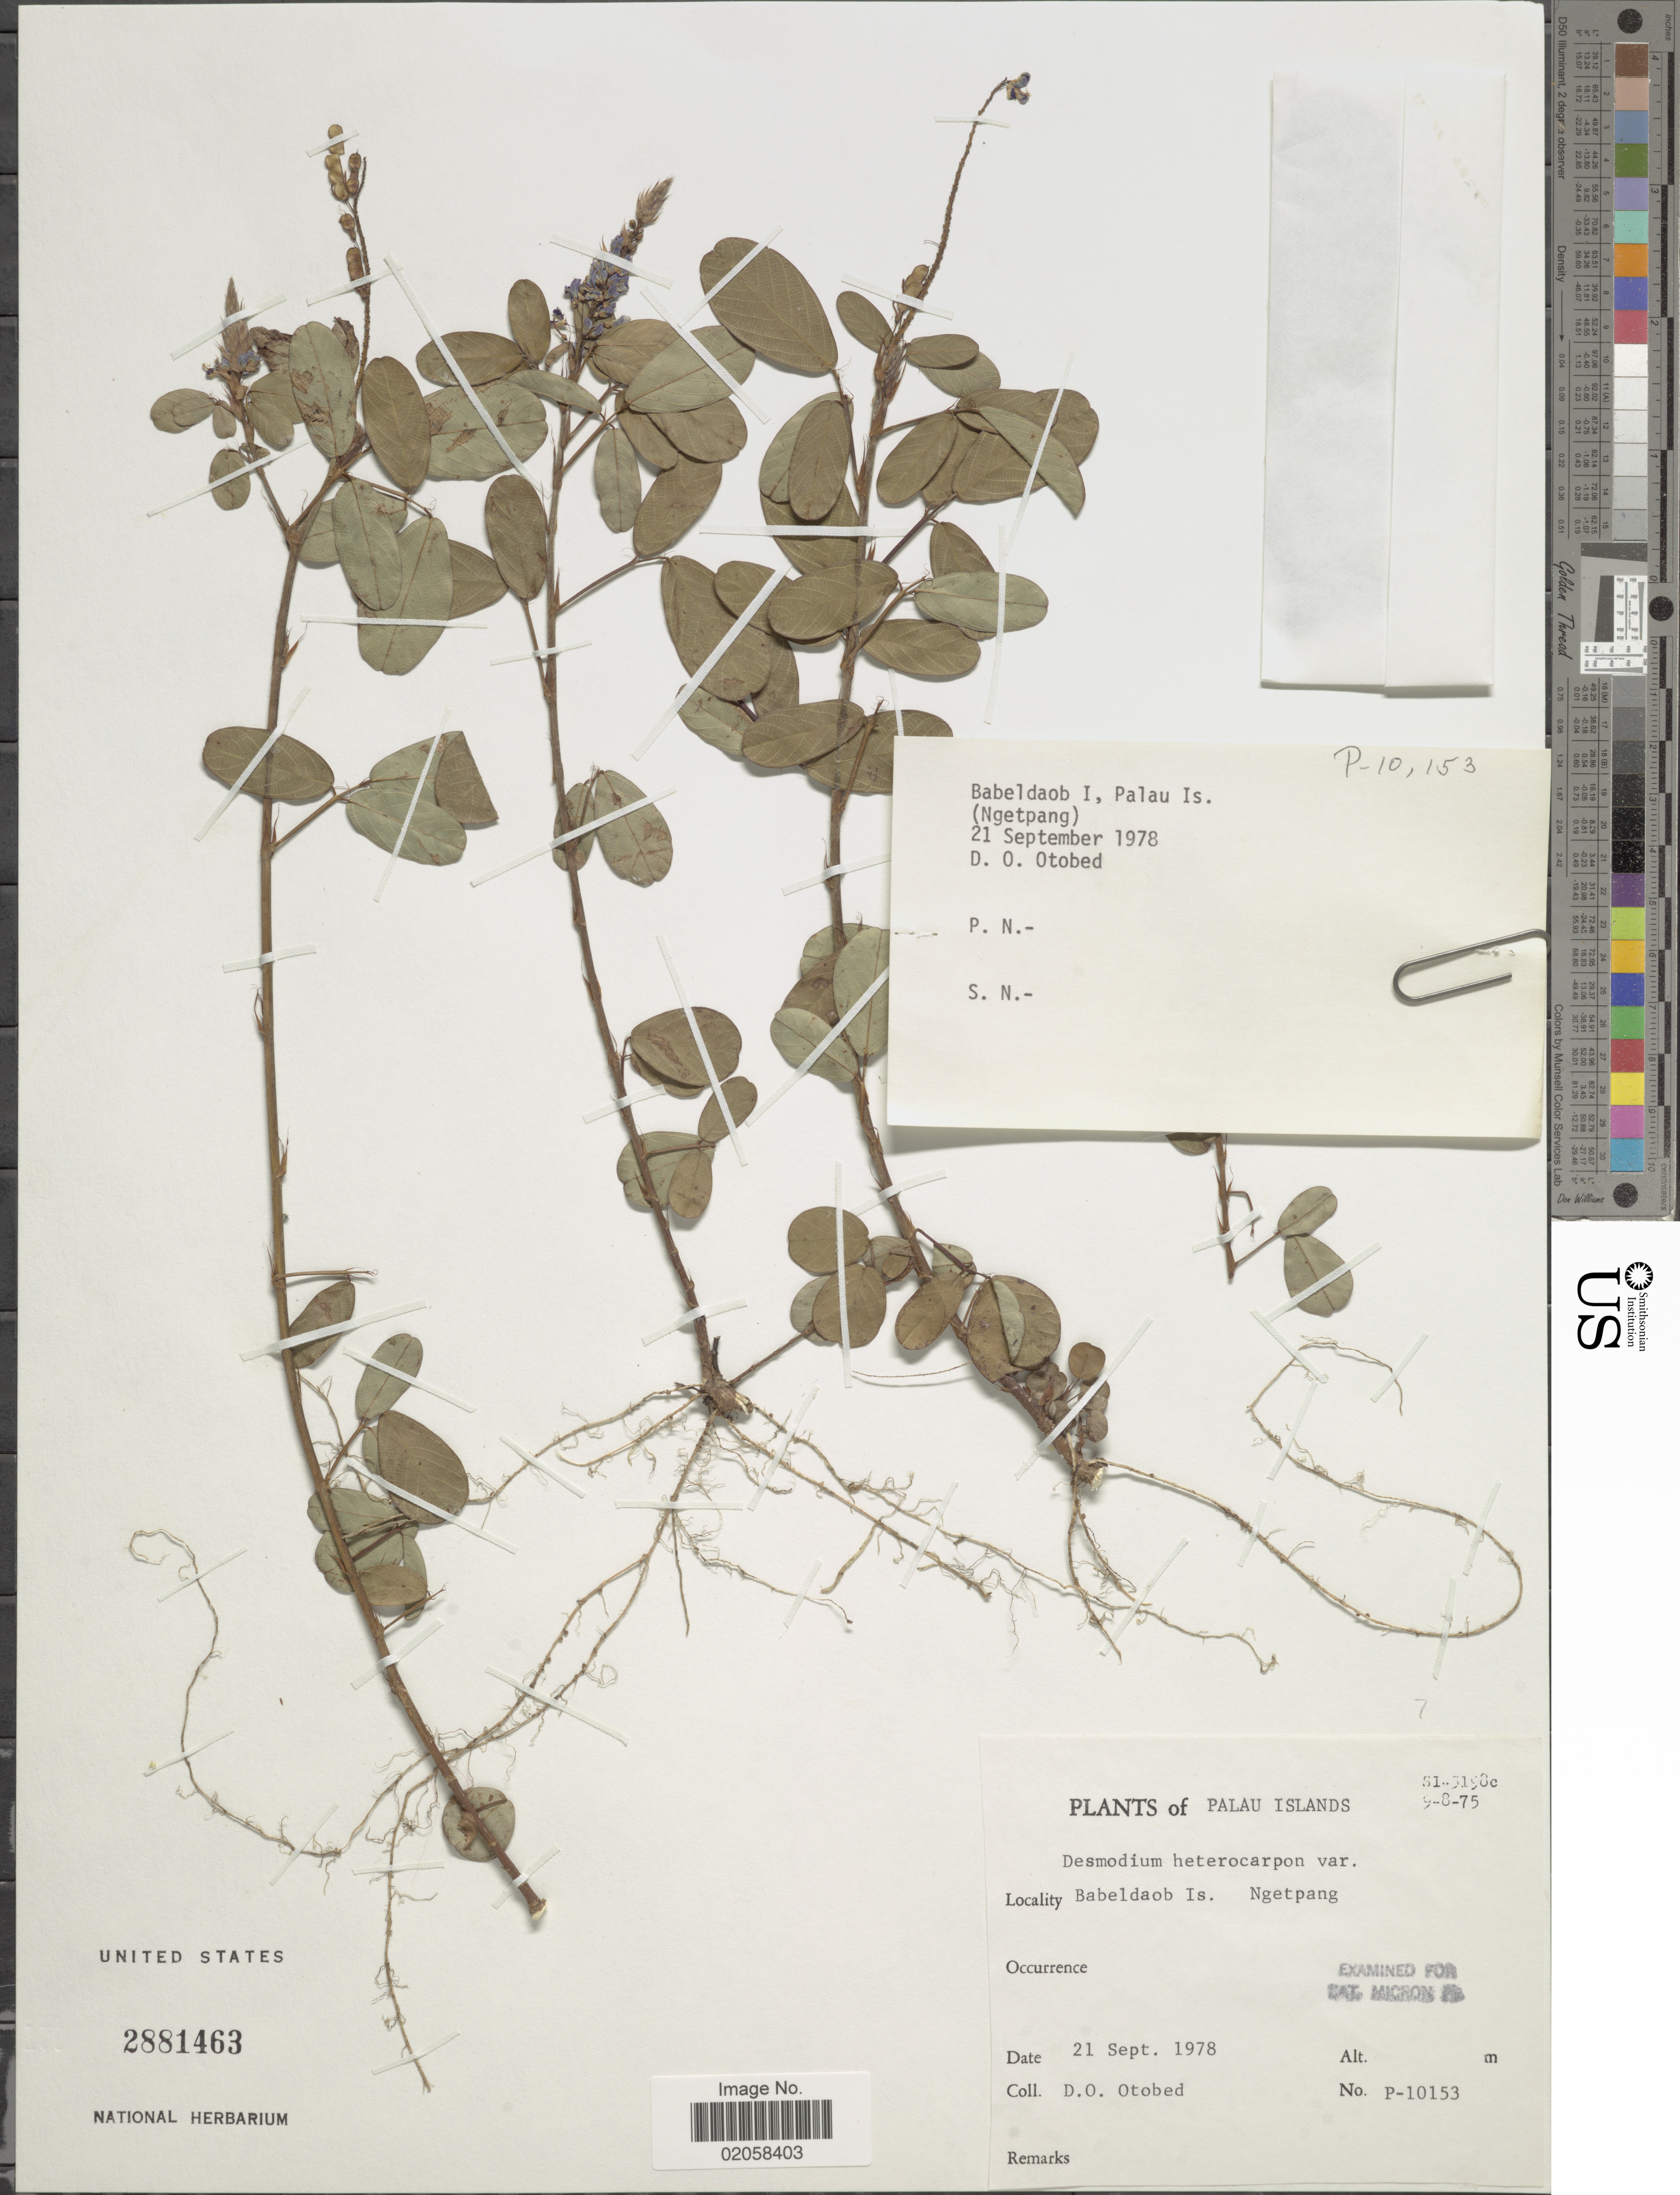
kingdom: Plantae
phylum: Tracheophyta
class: Magnoliopsida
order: Fabales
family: Fabaceae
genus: Grona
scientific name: Grona sp.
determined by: Strong, Mark T., (BOT), Smithsonian Institution - National Museum of Natural History (UNITED STATES)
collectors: D. O. Otobed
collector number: P10153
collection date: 1978-09-21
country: Palau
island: Babeldaob [Babelthuap]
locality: Palau Islands, Babeldaob Is. Ngetpang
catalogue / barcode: US 2881463